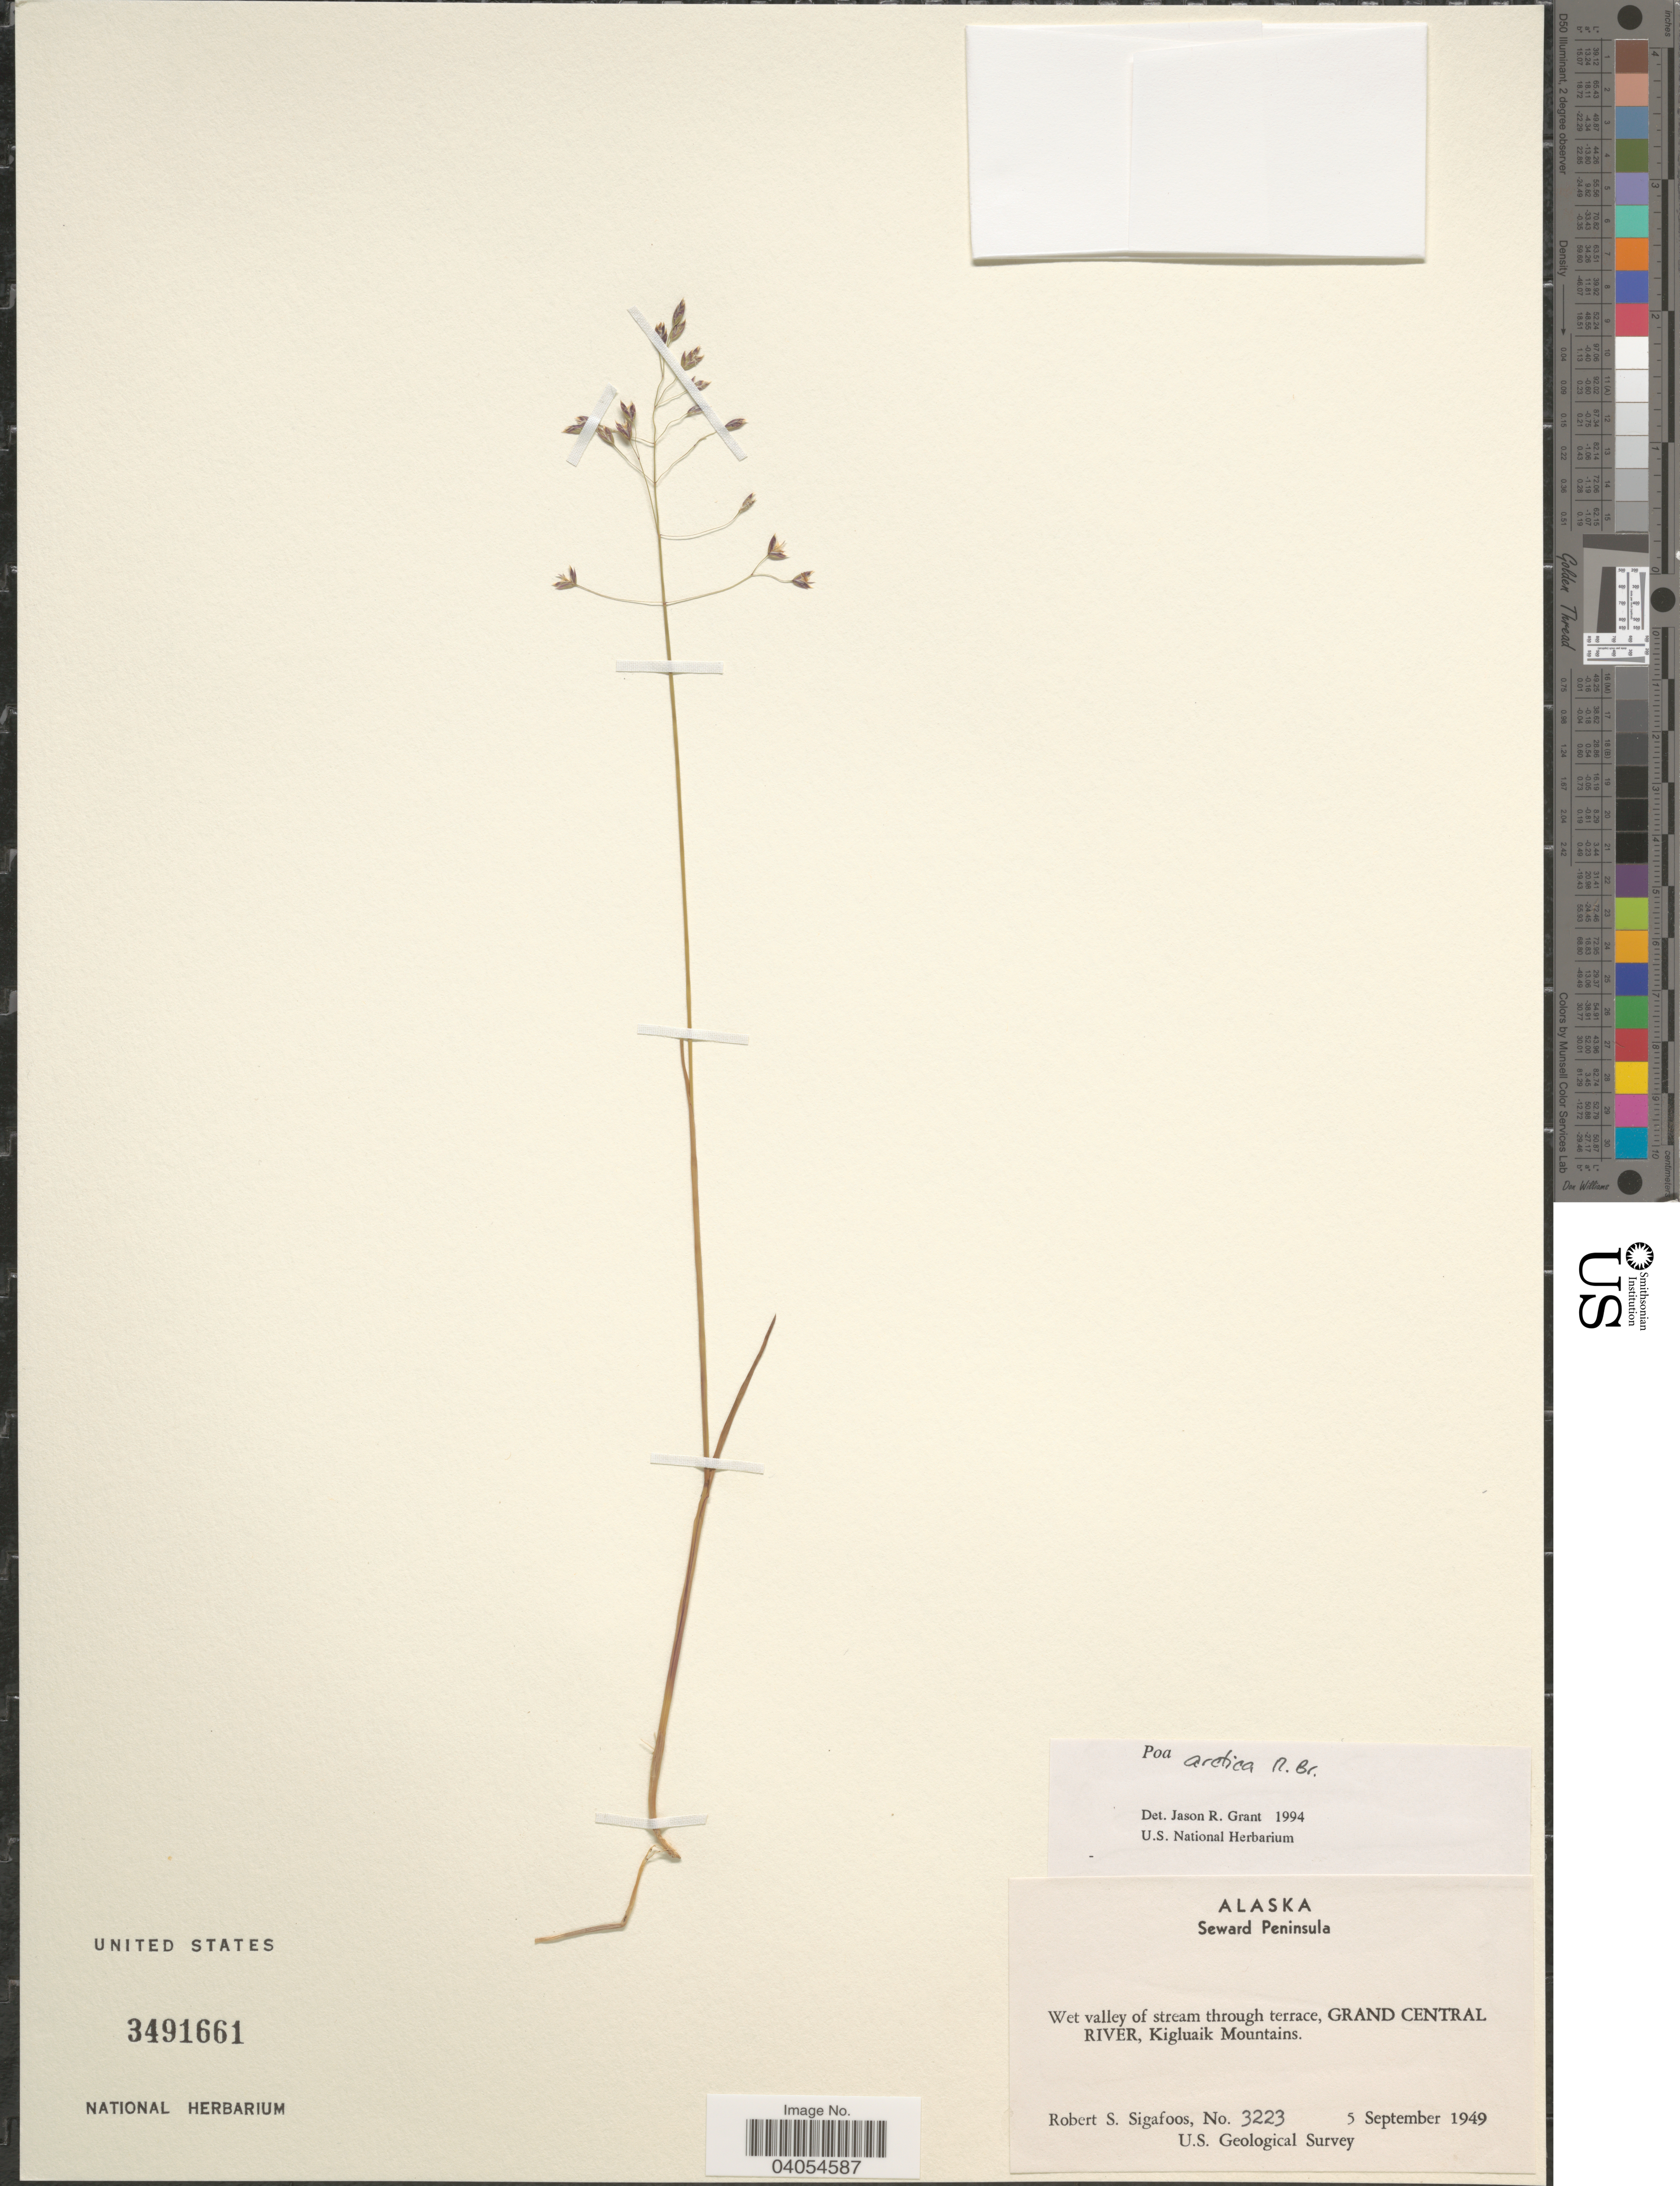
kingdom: Plantae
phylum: Tracheophyta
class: Liliopsida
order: Poales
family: Poaceae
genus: Poa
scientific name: Poa arctica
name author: R. Br.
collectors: R. Sigafoos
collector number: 3223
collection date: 1949-09-05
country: United States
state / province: Alaska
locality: Seward Peninsula. Wet valley of stream through terrace, Grand Central River, Kigluaik Mountains.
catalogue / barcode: US 3491661